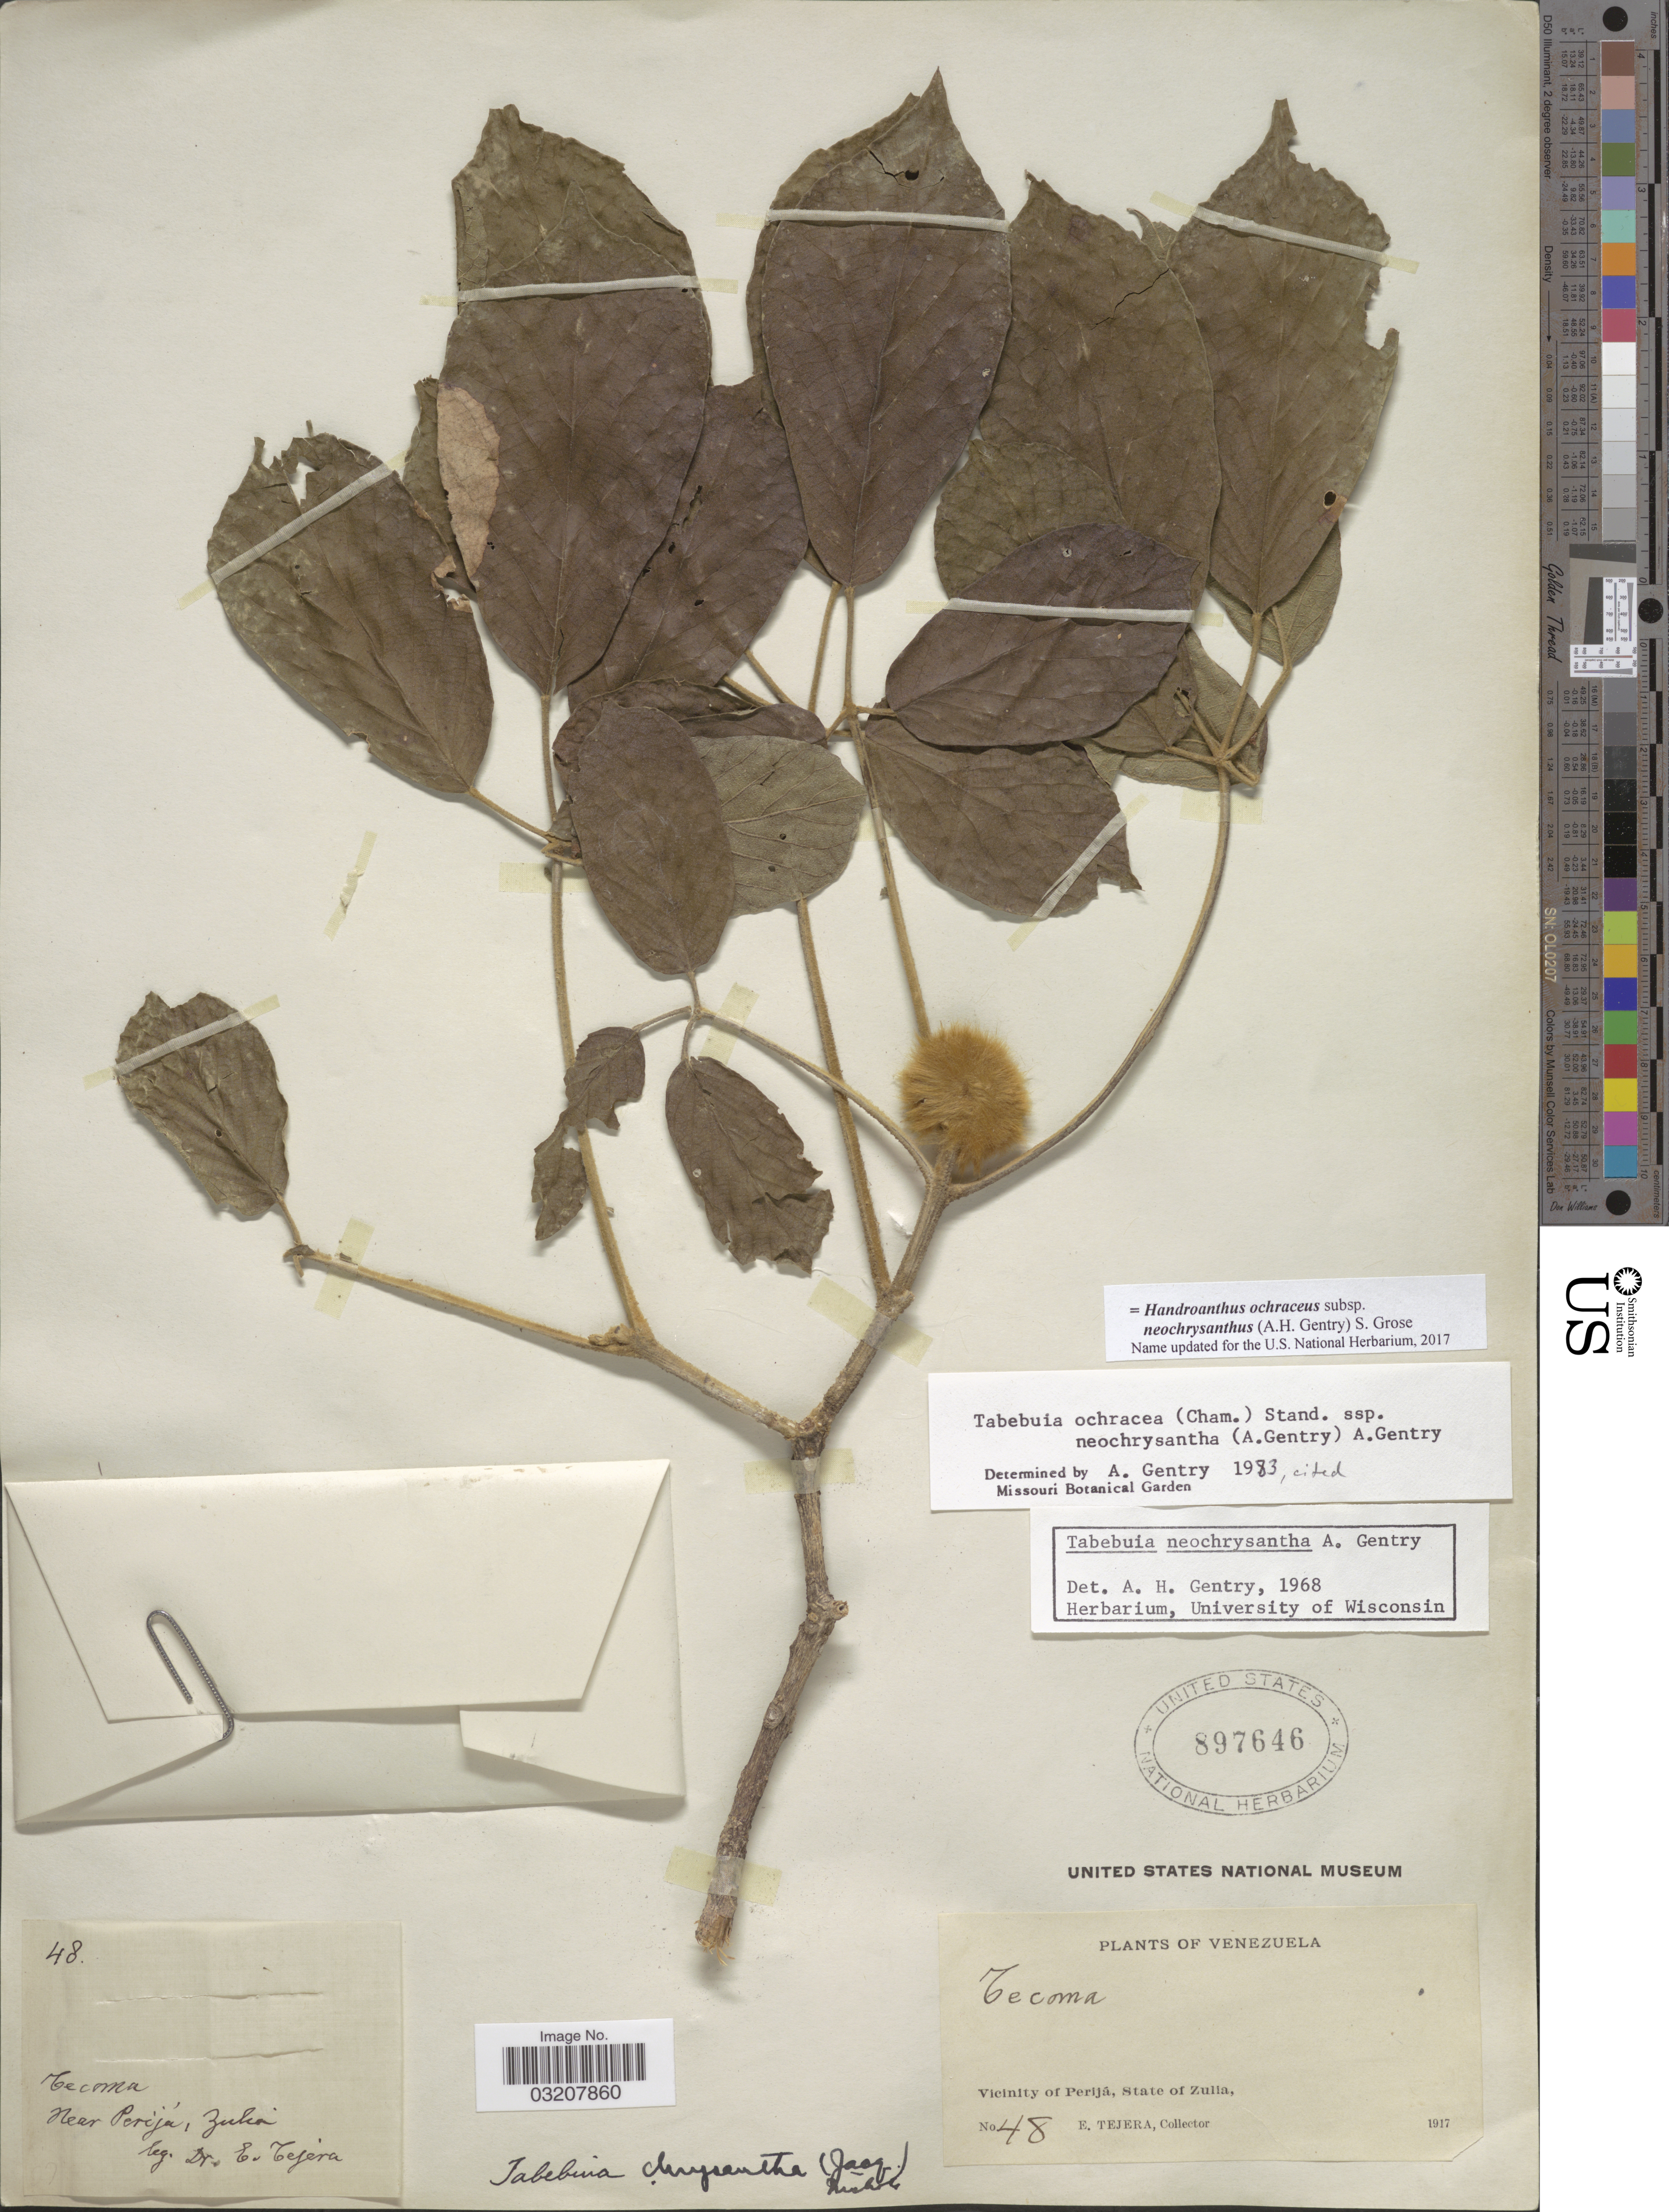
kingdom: Plantae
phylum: Tracheophyta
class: Magnoliopsida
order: Lamiales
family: Bignoniaceae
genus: Handroanthus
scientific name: Handroanthus ochraceus subsp. neochrysanthus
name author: (A.H. Gentry) S.O. Grose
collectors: E. Tejera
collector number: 48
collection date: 1917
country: Venezuela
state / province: Zulia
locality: Near Perijá. Vicinity of Perijá.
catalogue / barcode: US 897646